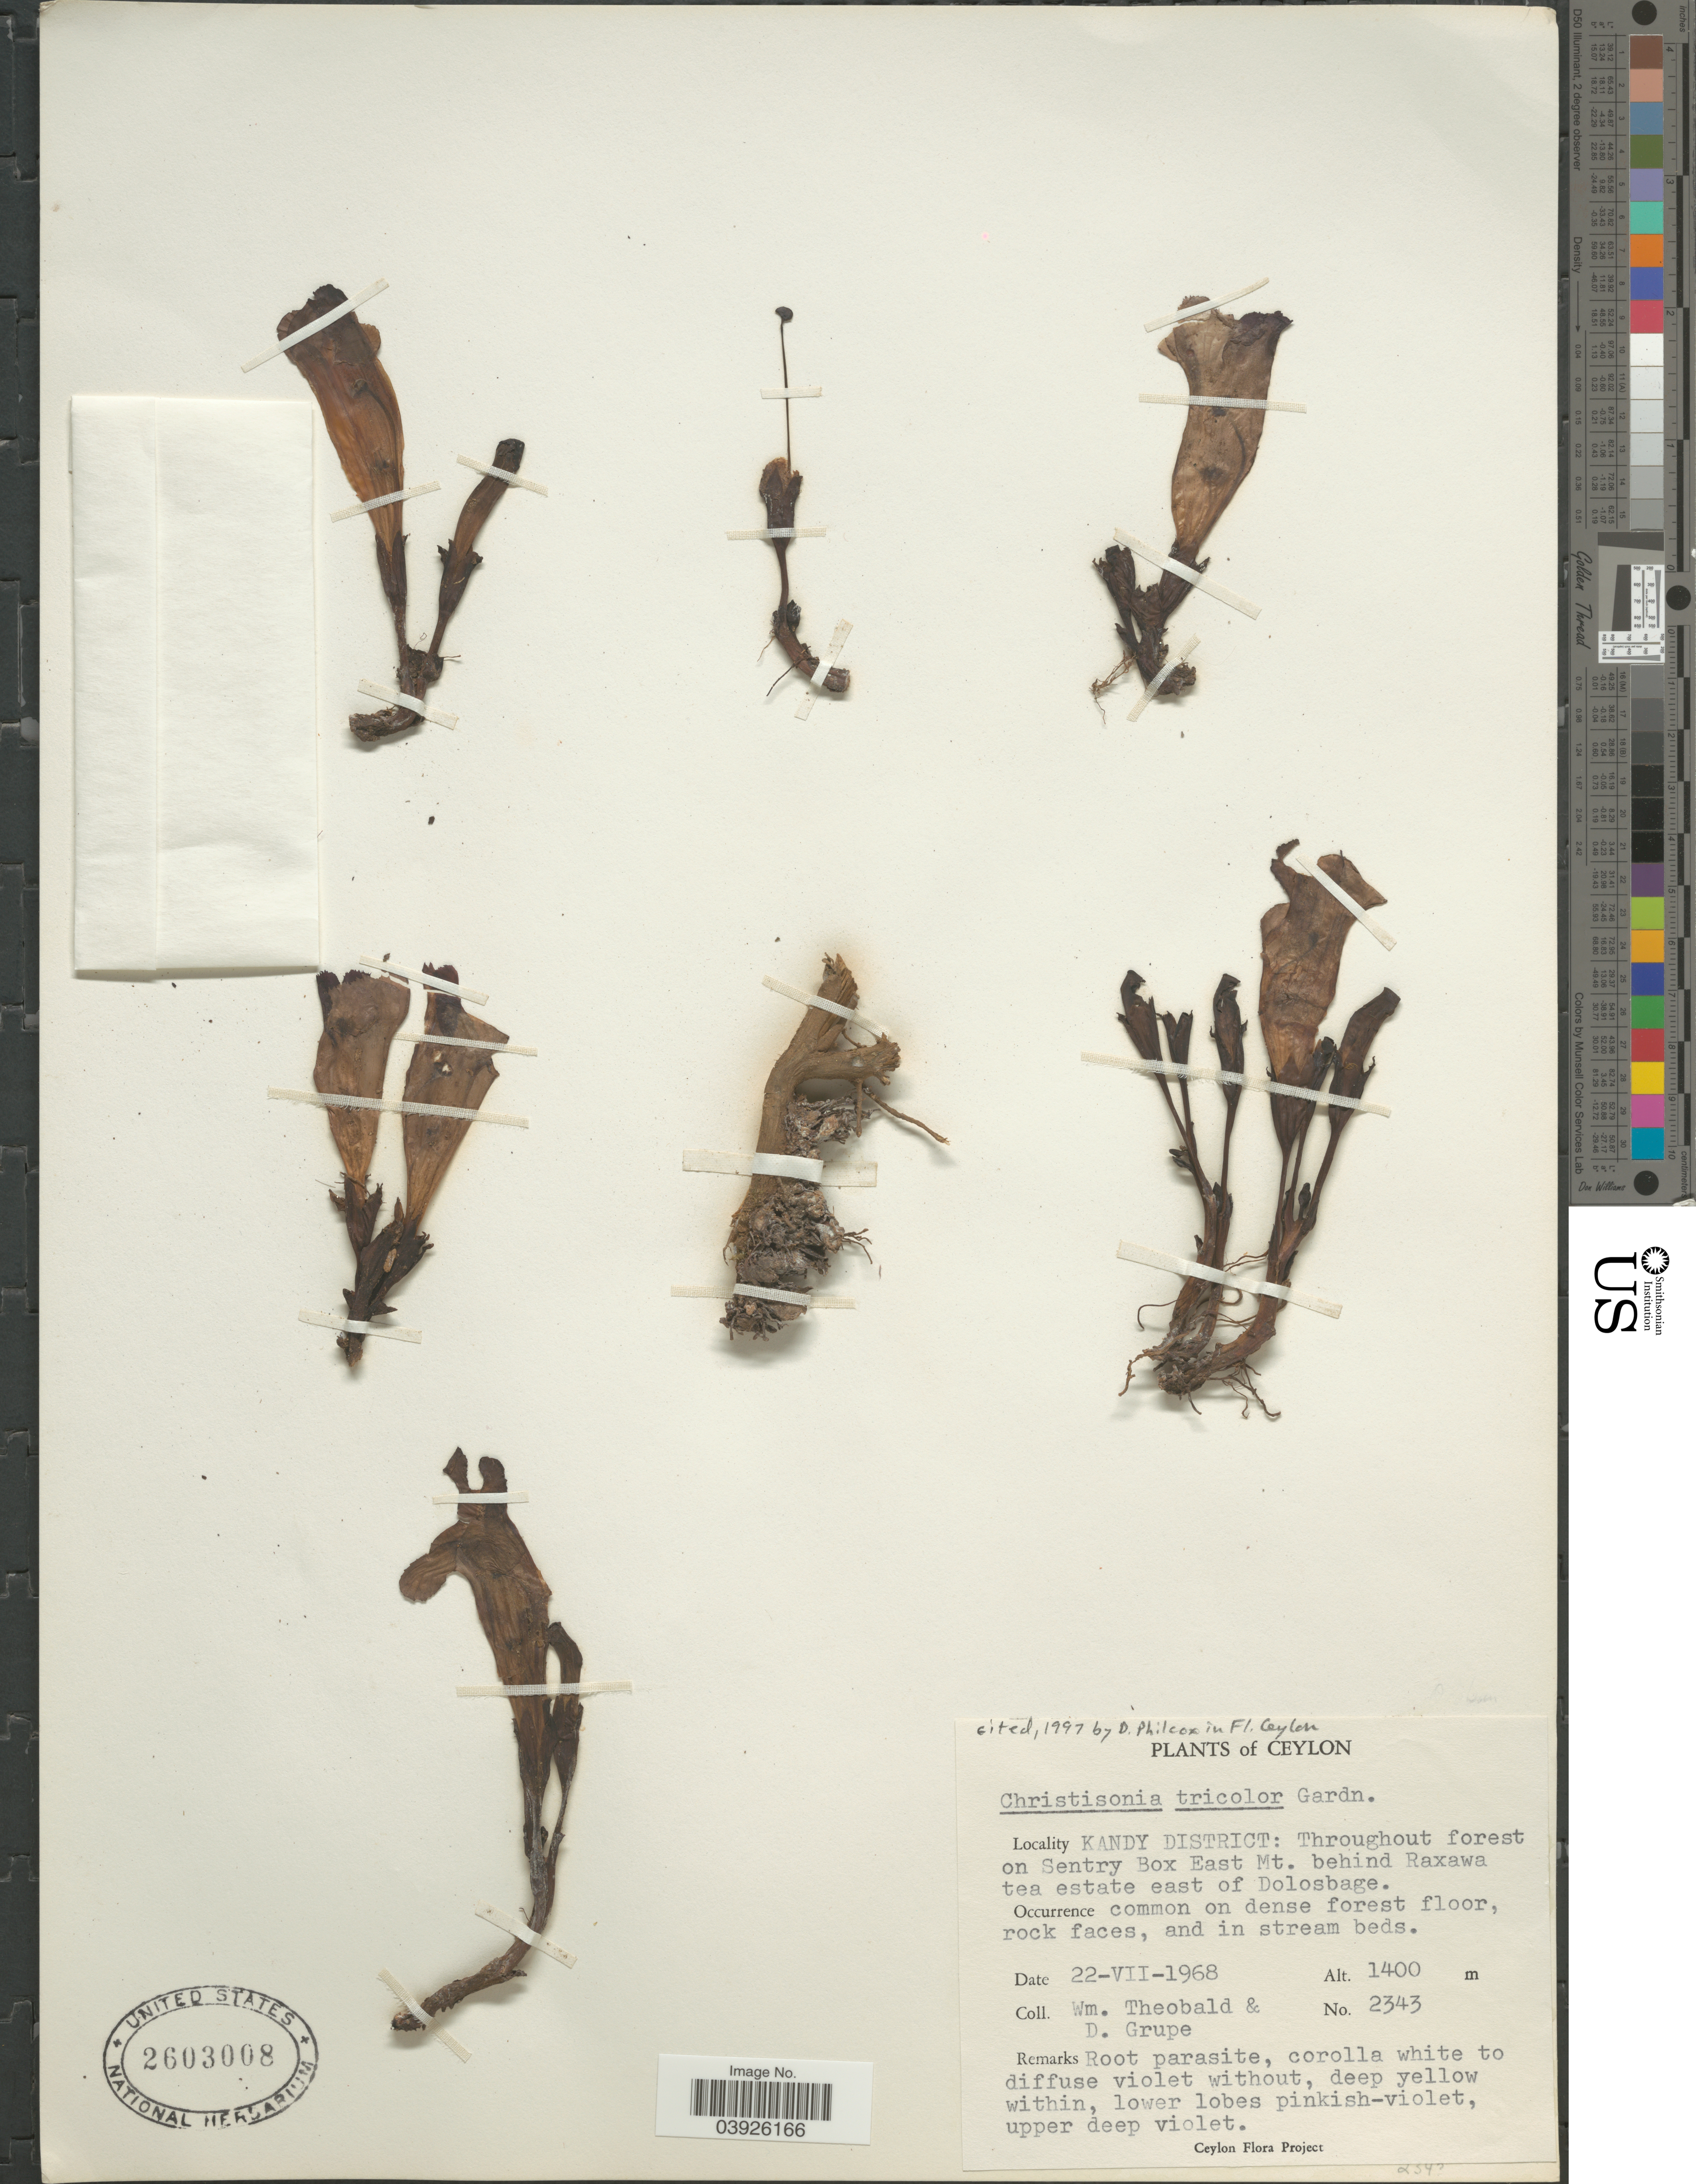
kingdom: Plantae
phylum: Tracheophyta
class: Magnoliopsida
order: Lamiales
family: Orobanchaceae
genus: Christisonia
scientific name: Christisonia tricolor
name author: Gardner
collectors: W. Theobald & D. Grupe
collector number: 2343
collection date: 1968-07-22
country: Sri Lanka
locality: Ceylon. Kandy District: Throughout forest on Sentry Box East Mt. behind Raxawa tea estate east of Dolosbage.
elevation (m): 1400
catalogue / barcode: US 2603008